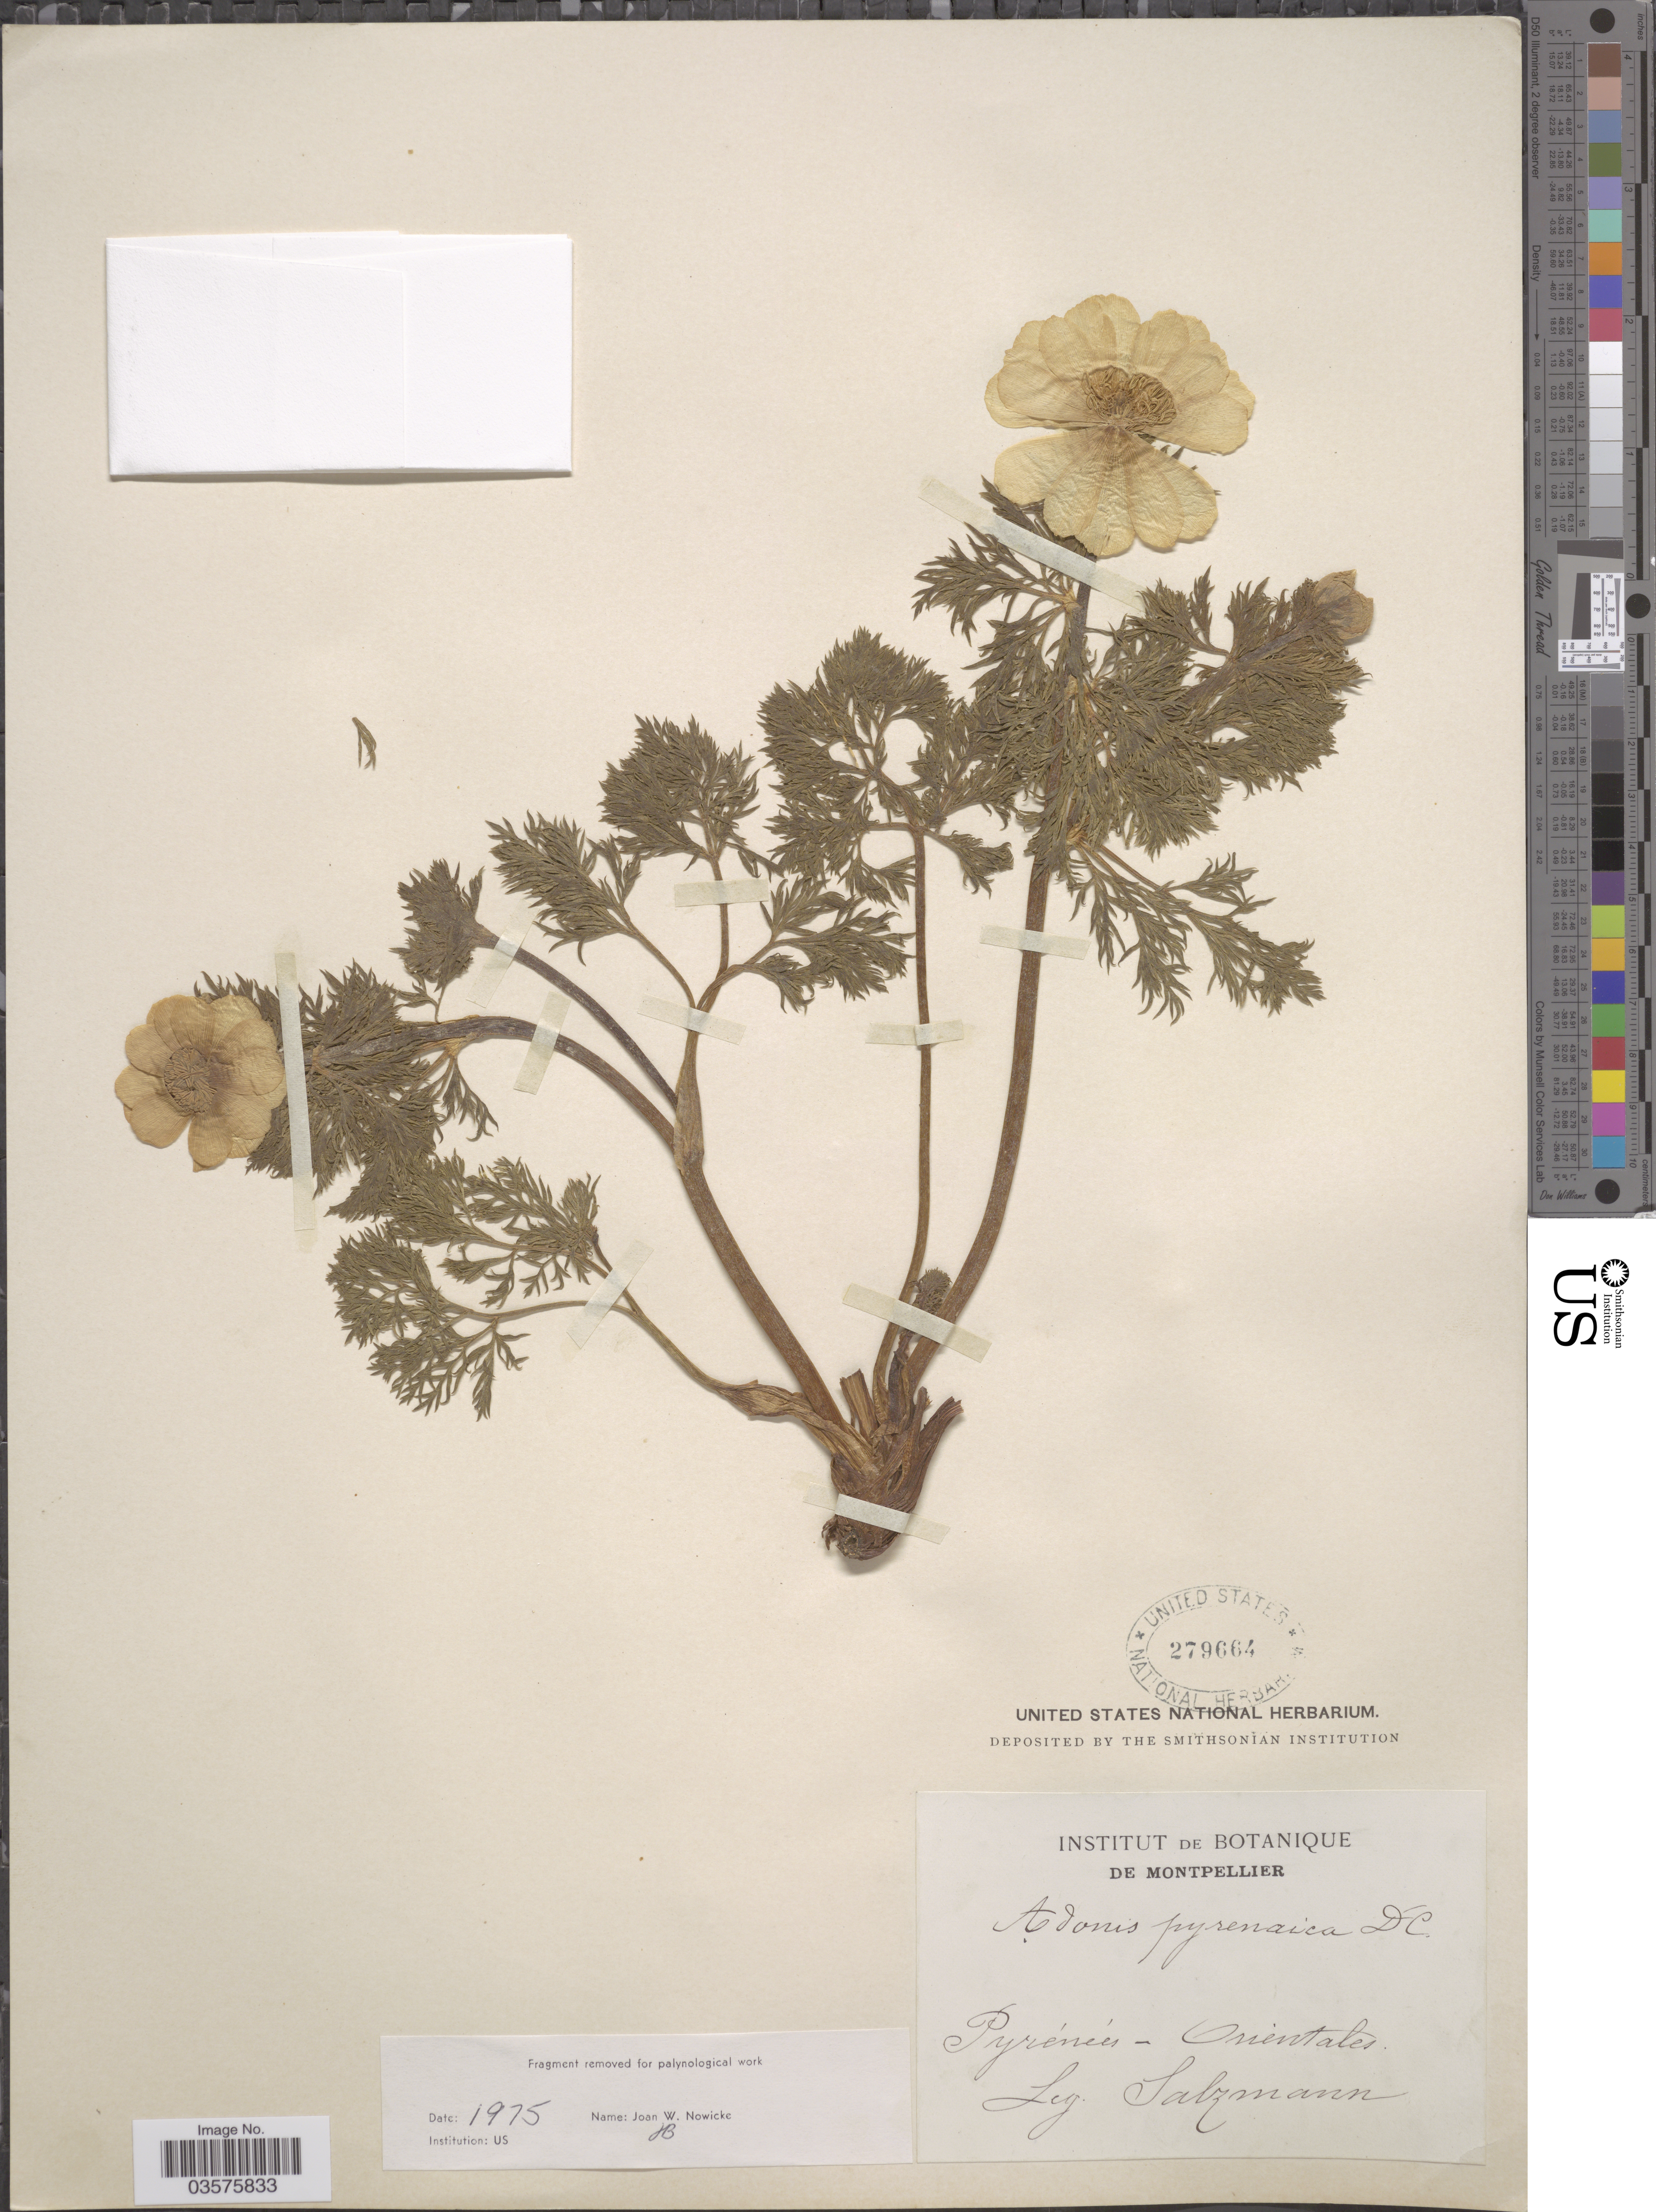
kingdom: Plantae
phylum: Tracheophyta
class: Magnoliopsida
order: Ranunculales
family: Ranunculaceae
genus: Adonis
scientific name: Adonis pyrenaica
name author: DC.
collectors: -- Salzmann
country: France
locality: De Montpellier. Pyréneés - Orientale.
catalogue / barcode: US 279664